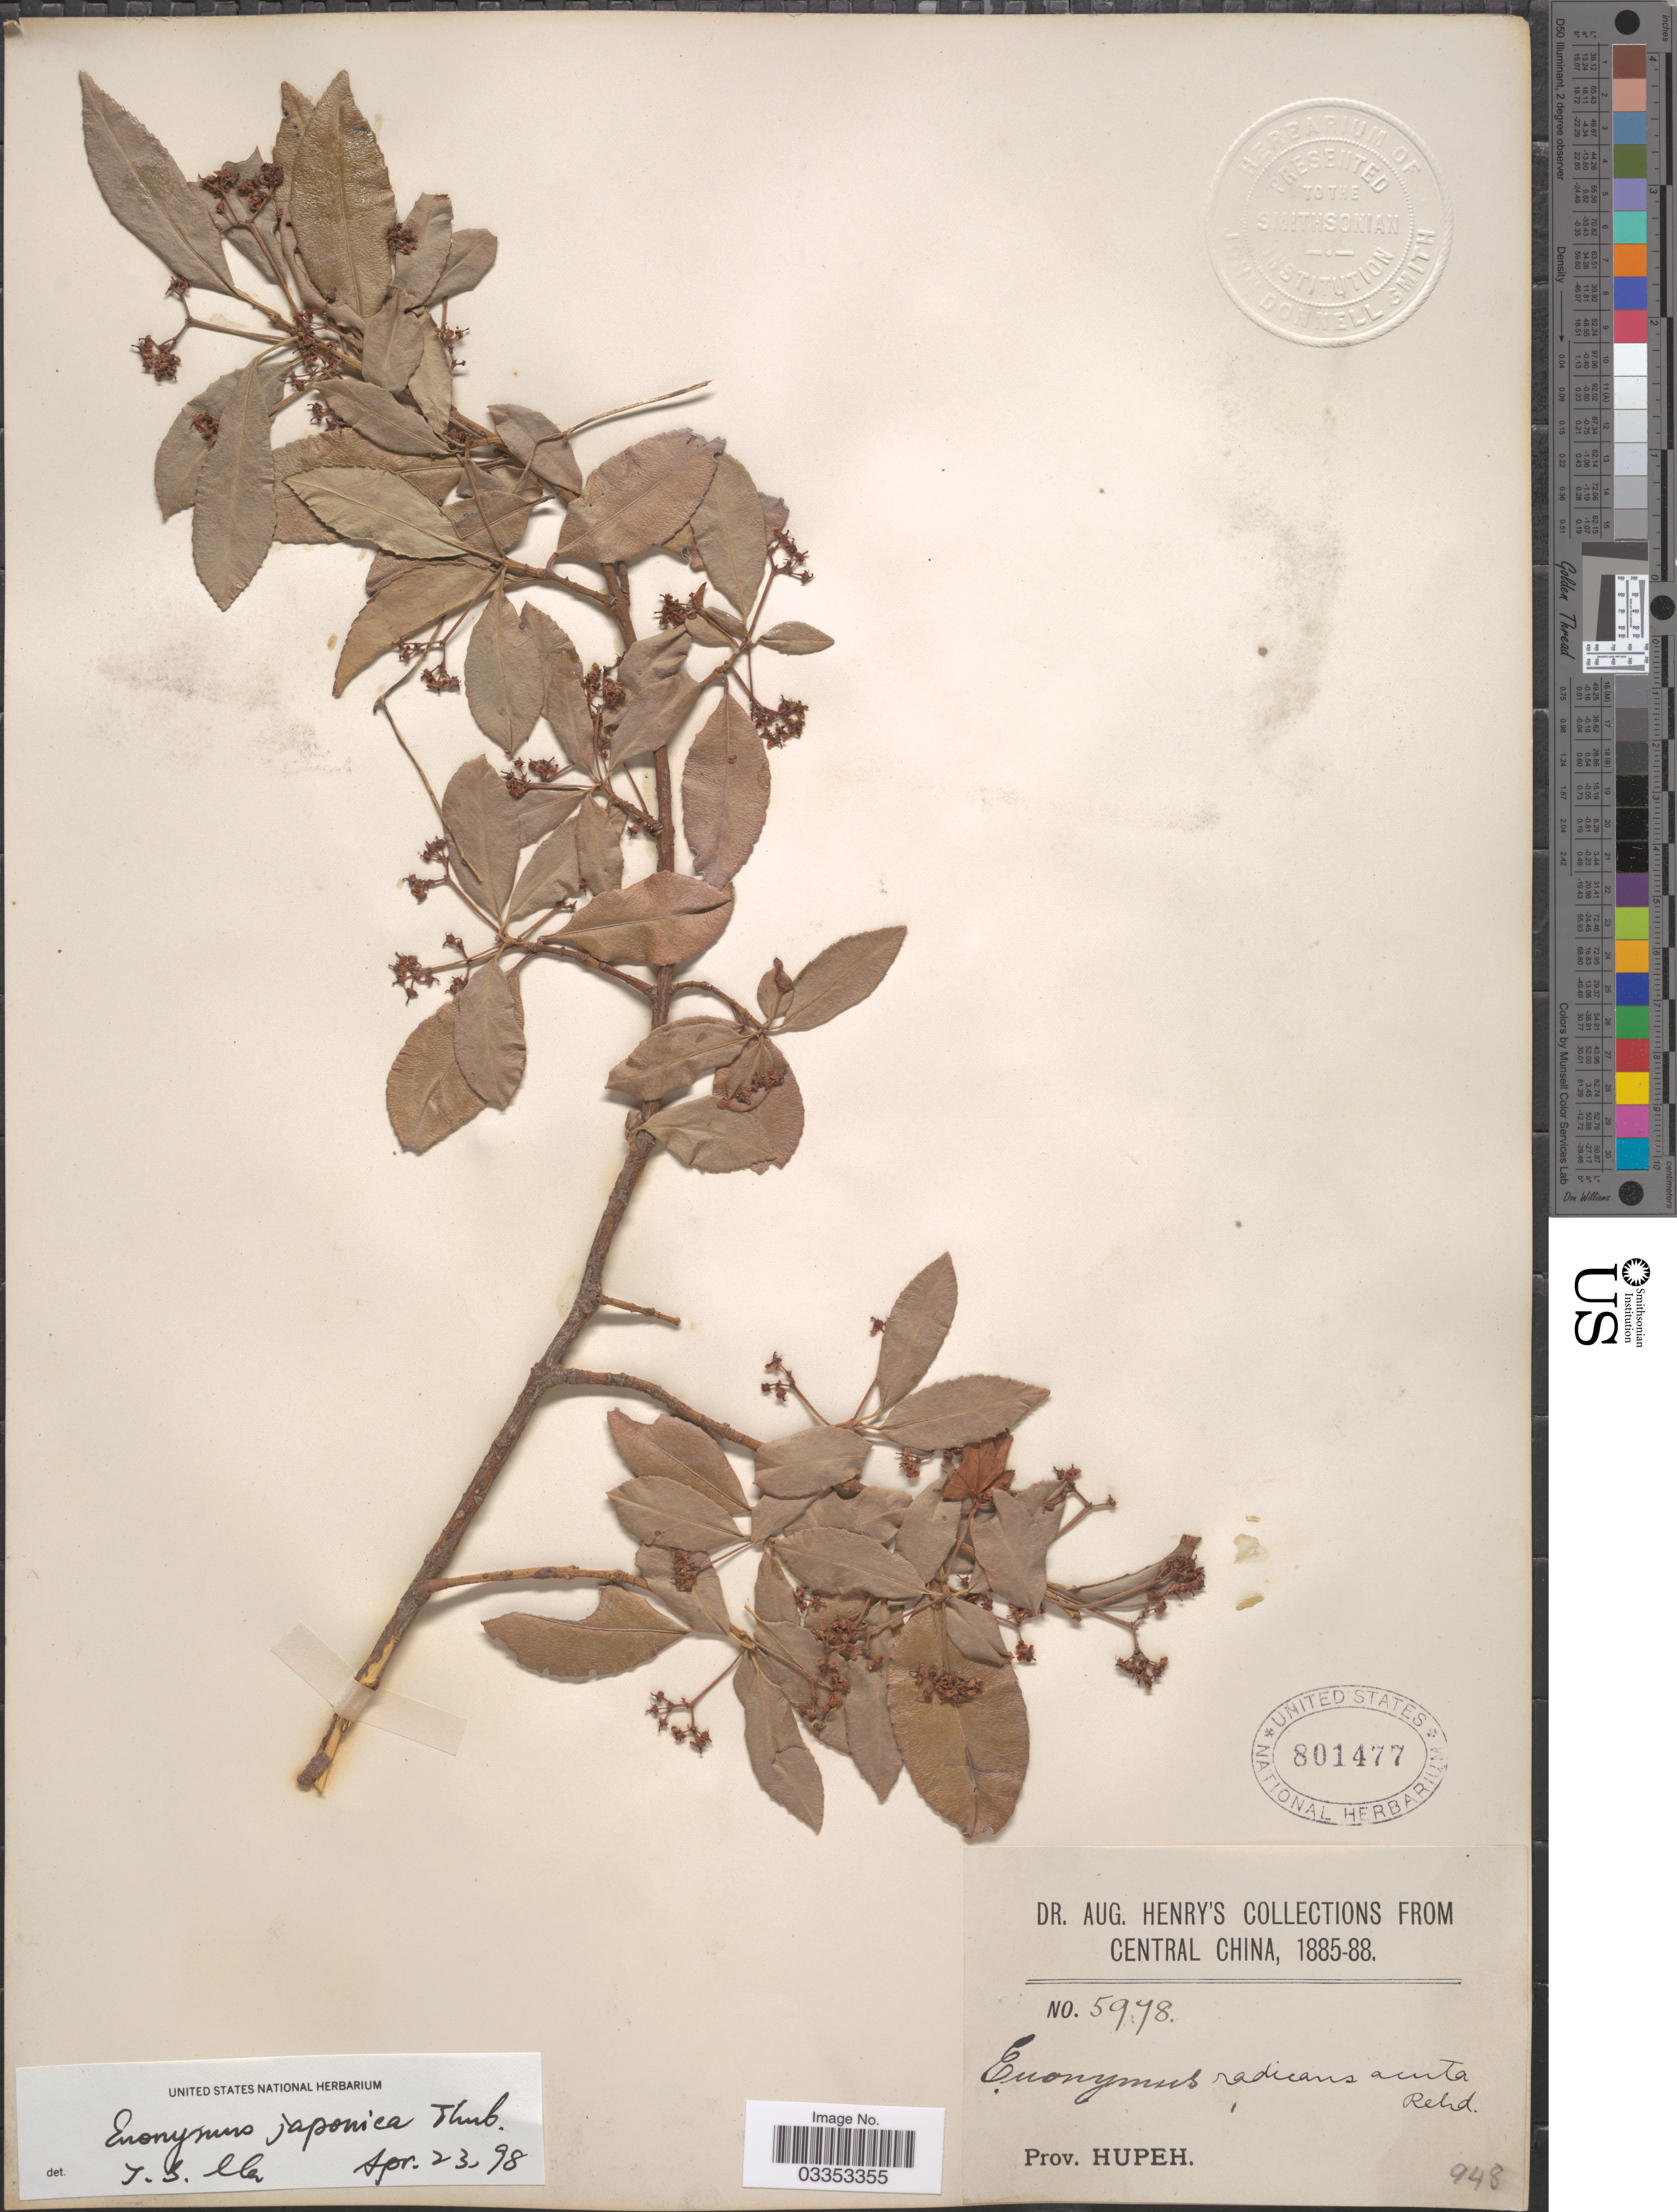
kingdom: Plantae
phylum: Tracheophyta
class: Magnoliopsida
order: Celastrales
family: Celastraceae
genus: Euonymus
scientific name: Euonymus japonicus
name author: Thunb.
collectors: A. Henry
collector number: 5978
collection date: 1885/1888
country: China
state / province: Hubei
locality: Central China. Prov. Hupeh.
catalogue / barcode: US 801477